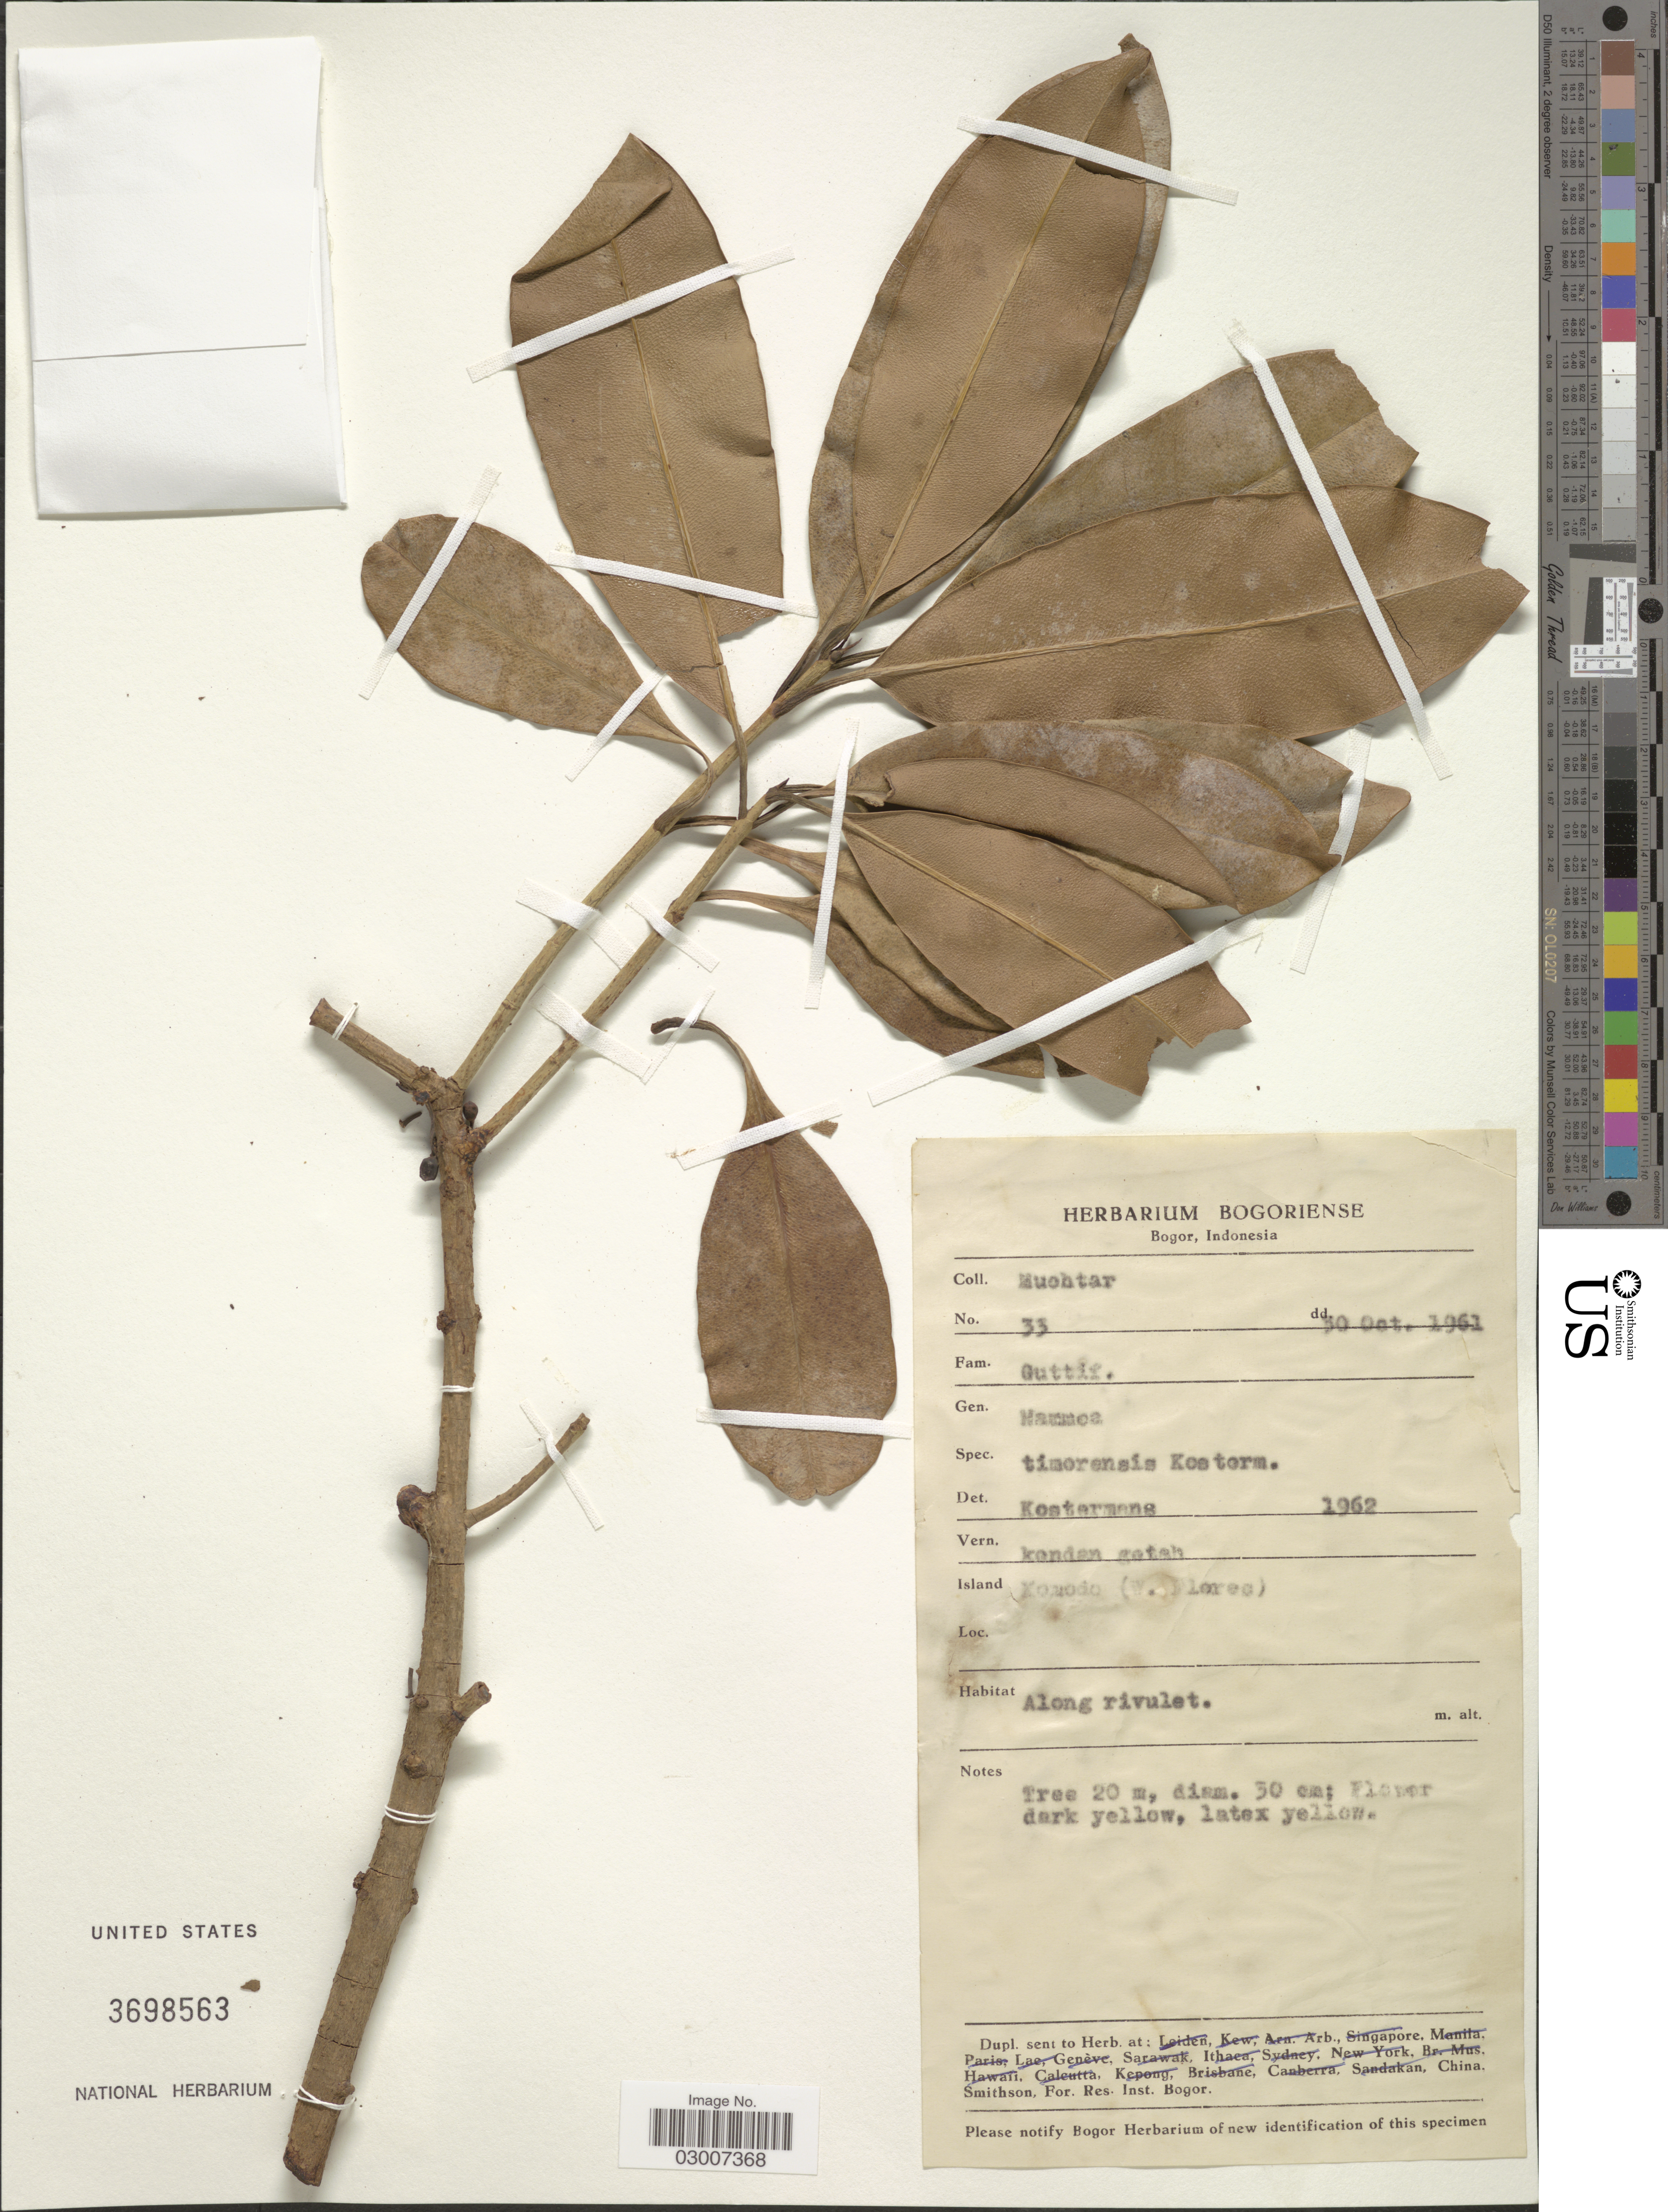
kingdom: Plantae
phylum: Tracheophyta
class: Magnoliopsida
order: Malpighiales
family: Calophyllaceae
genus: Mammea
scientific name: Mammea timorensis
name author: Kosterm.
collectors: Muchtar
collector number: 33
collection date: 1961-10-30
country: Indonesia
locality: Island Komodo (W. Lorec).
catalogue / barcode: US 3698563